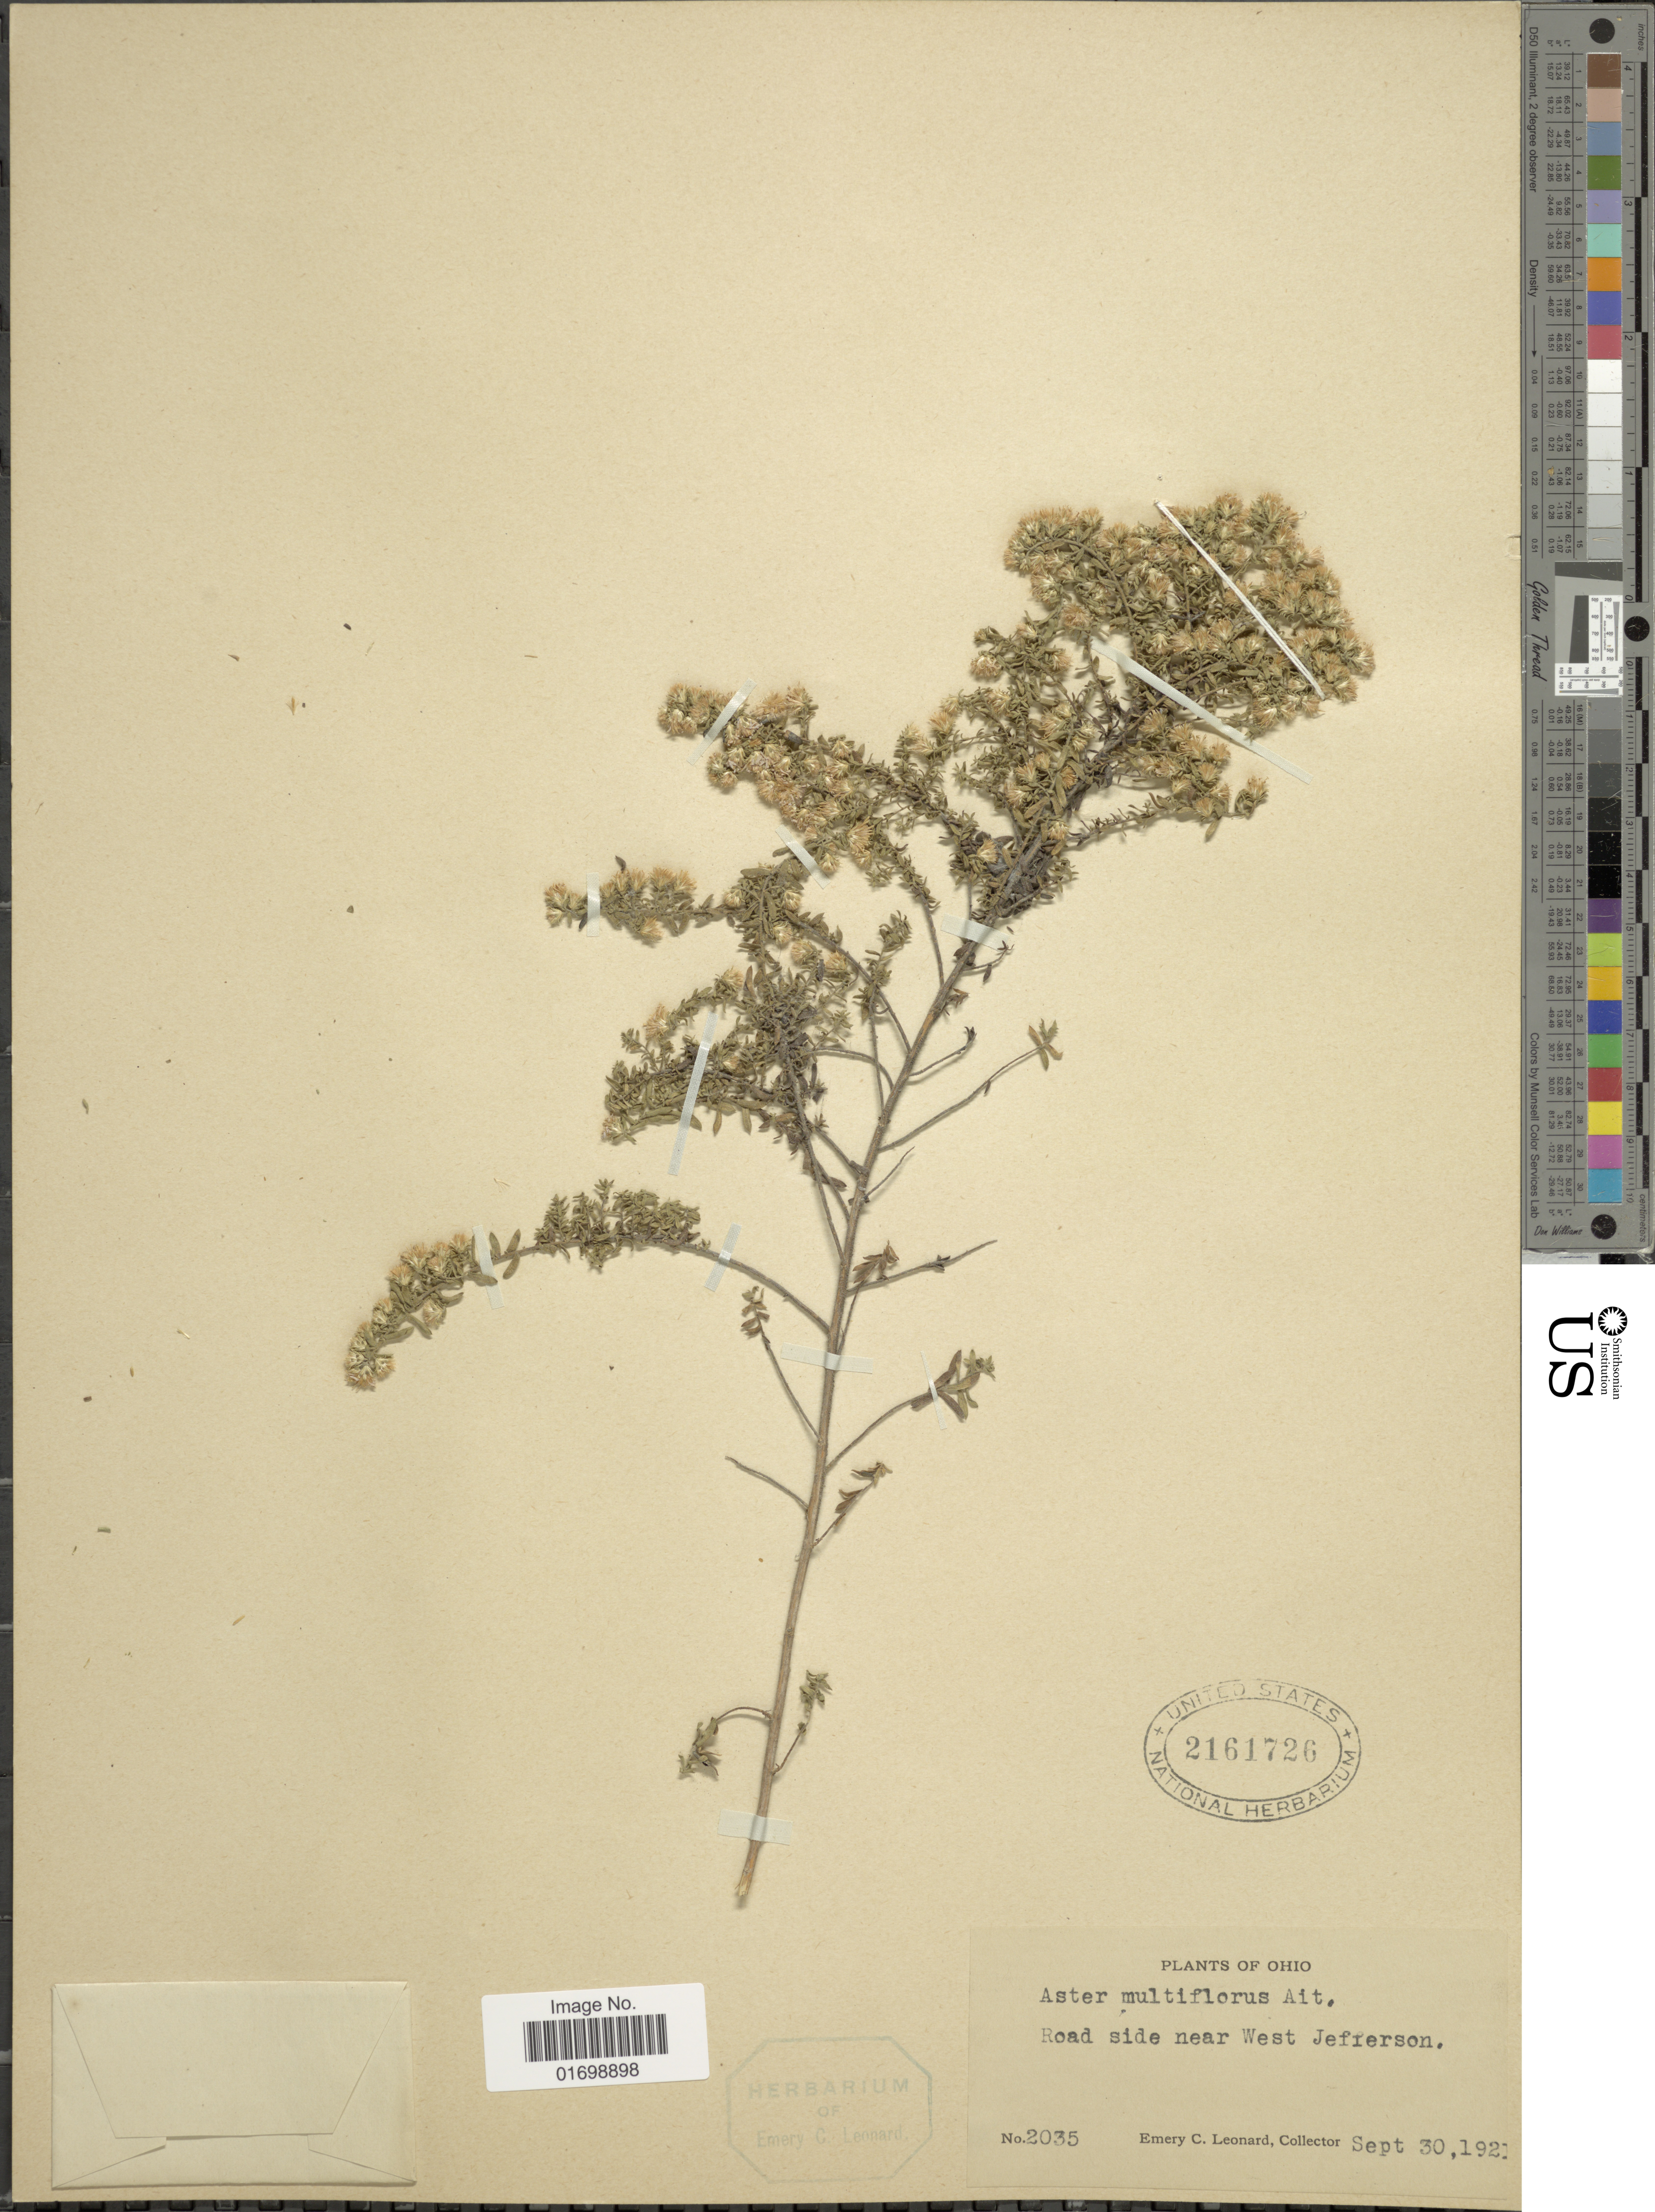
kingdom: Plantae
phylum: Tracheophyta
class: Magnoliopsida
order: Asterales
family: Asteraceae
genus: Symphyotrichum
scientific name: Symphyotrichum ericoides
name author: (L.) G.L. Nesom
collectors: E. C. Leonard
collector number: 2035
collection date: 1921-09-30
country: United States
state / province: Ohio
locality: Road side near west Jefferson.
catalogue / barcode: US 2161726